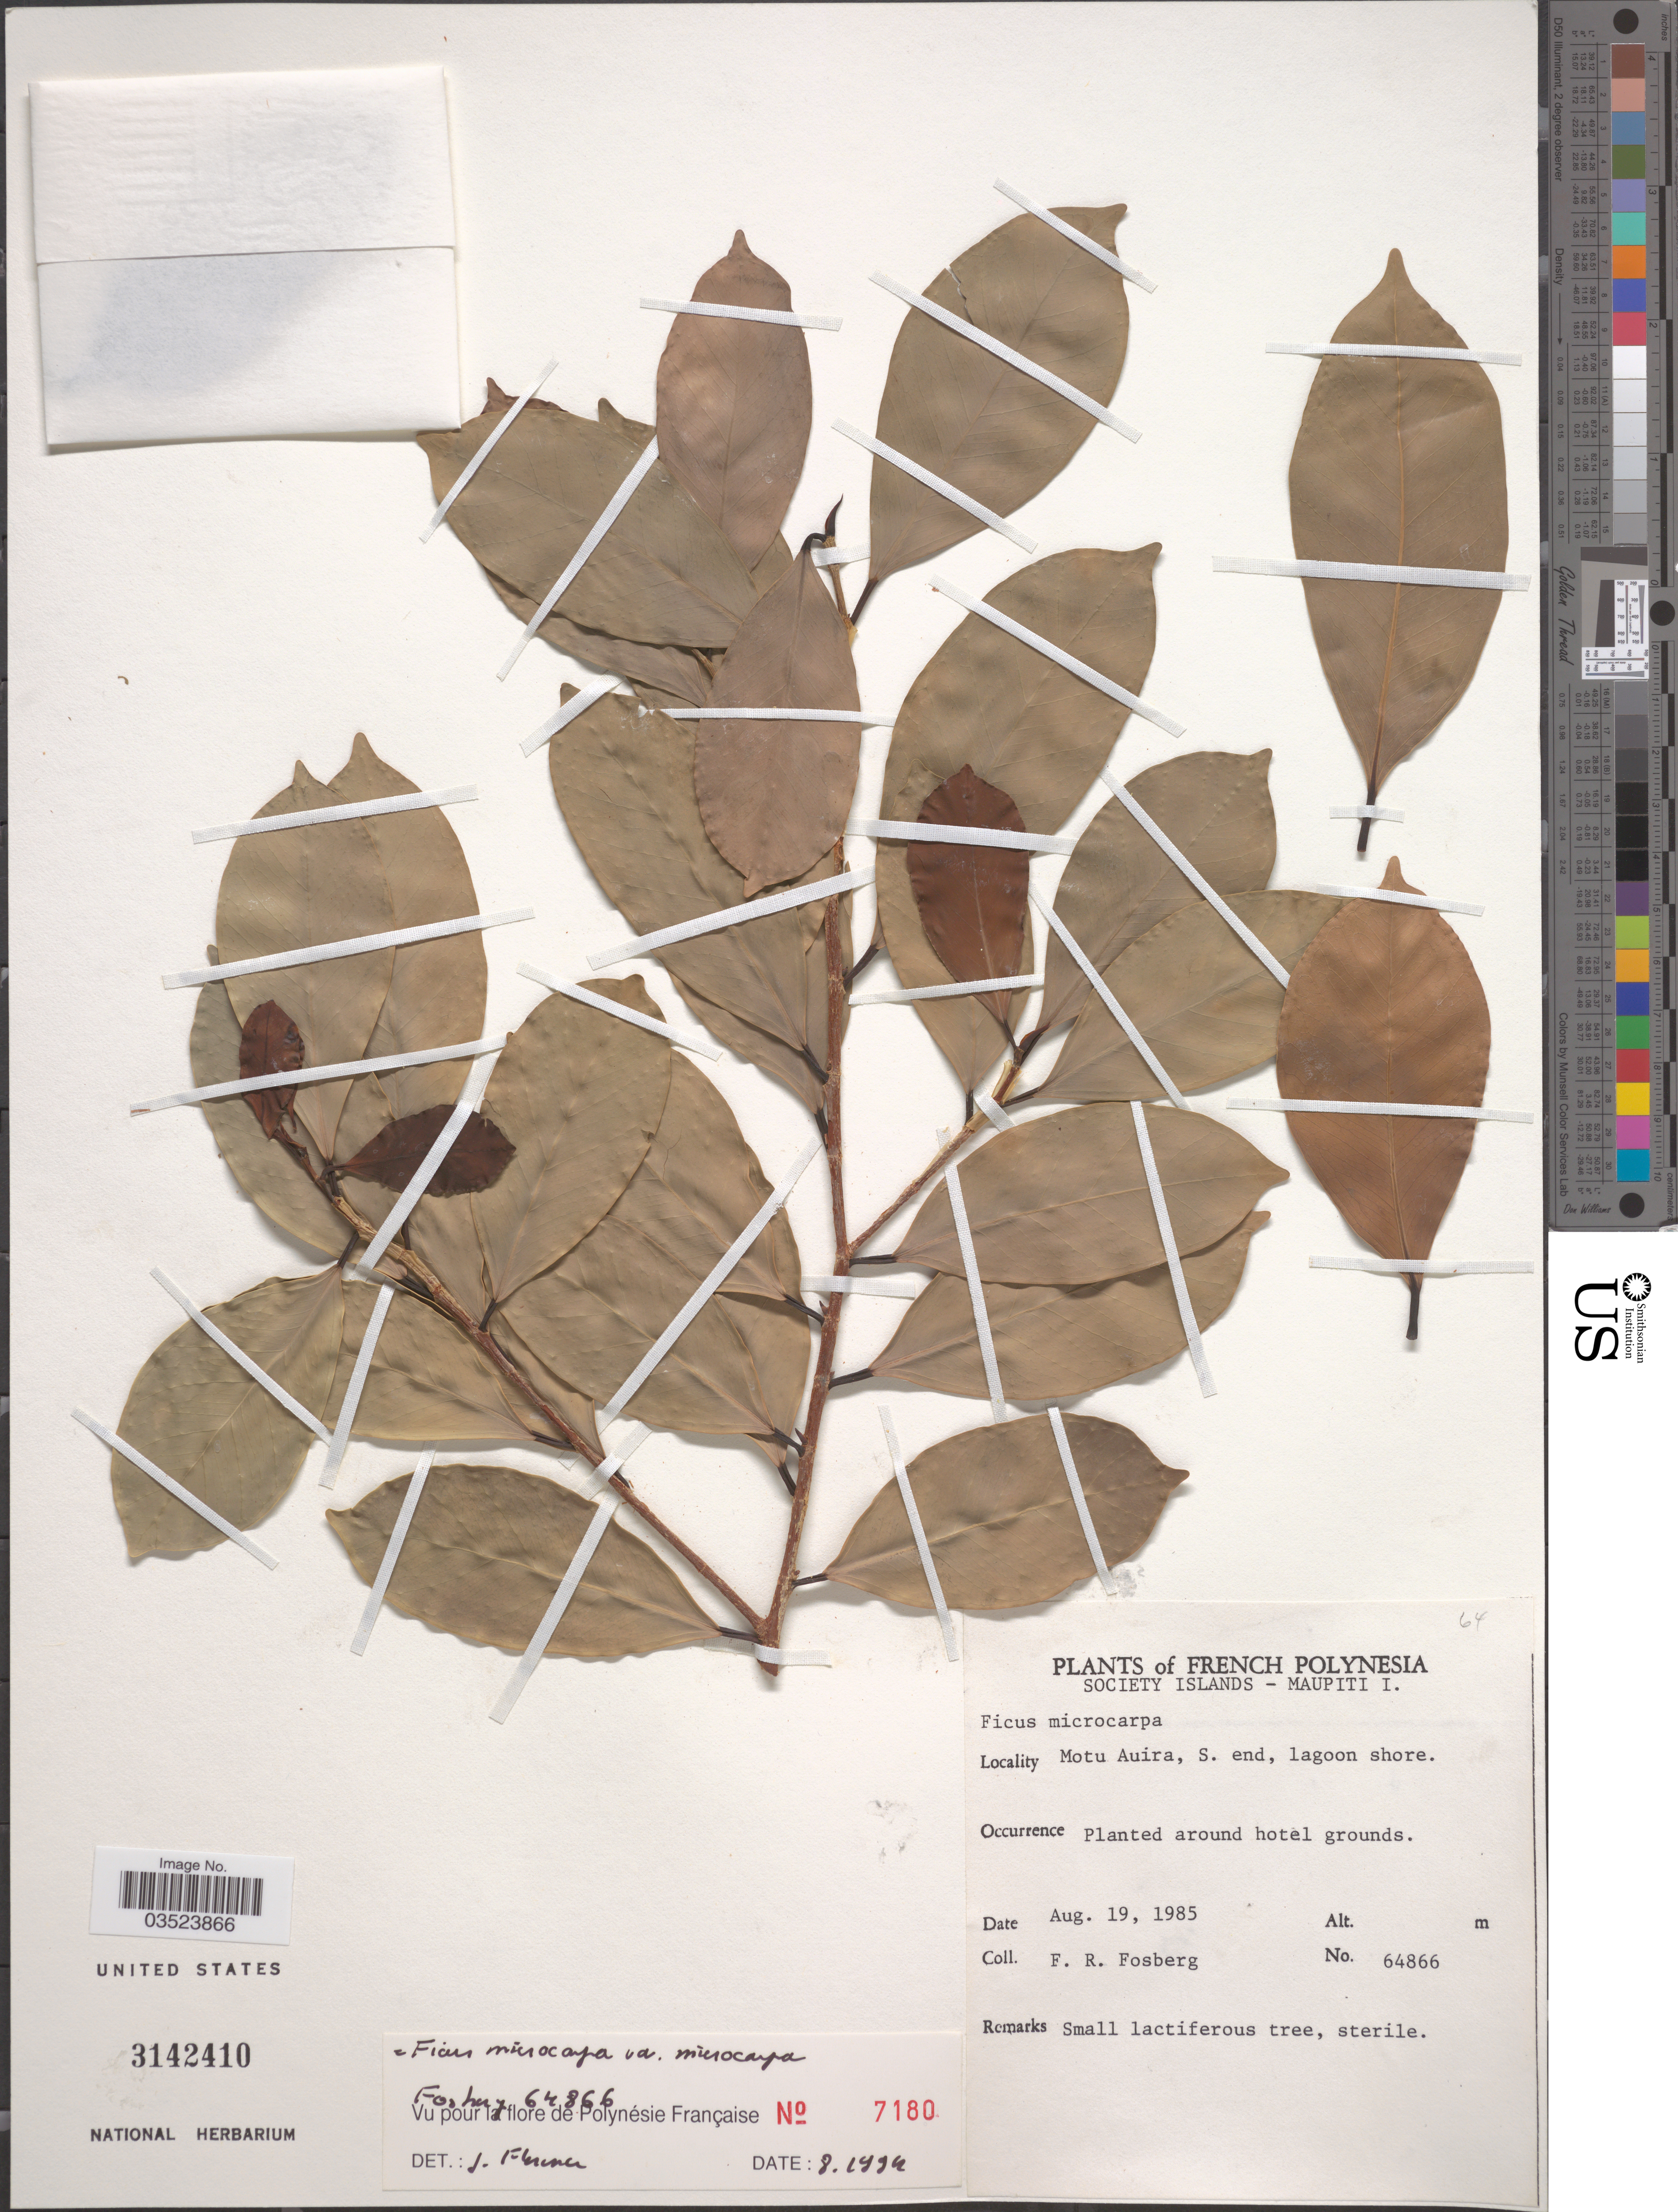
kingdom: Plantae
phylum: Tracheophyta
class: Magnoliopsida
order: Rosales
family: Moraceae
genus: Ficus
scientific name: Ficus microcarpa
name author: L. f.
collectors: F. R. Fosberg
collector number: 64866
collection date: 1985-08-19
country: French Polynesia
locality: Society Islands - Maupiti I. Motu Auira, S. end, lagoon shore.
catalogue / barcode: US 3142410